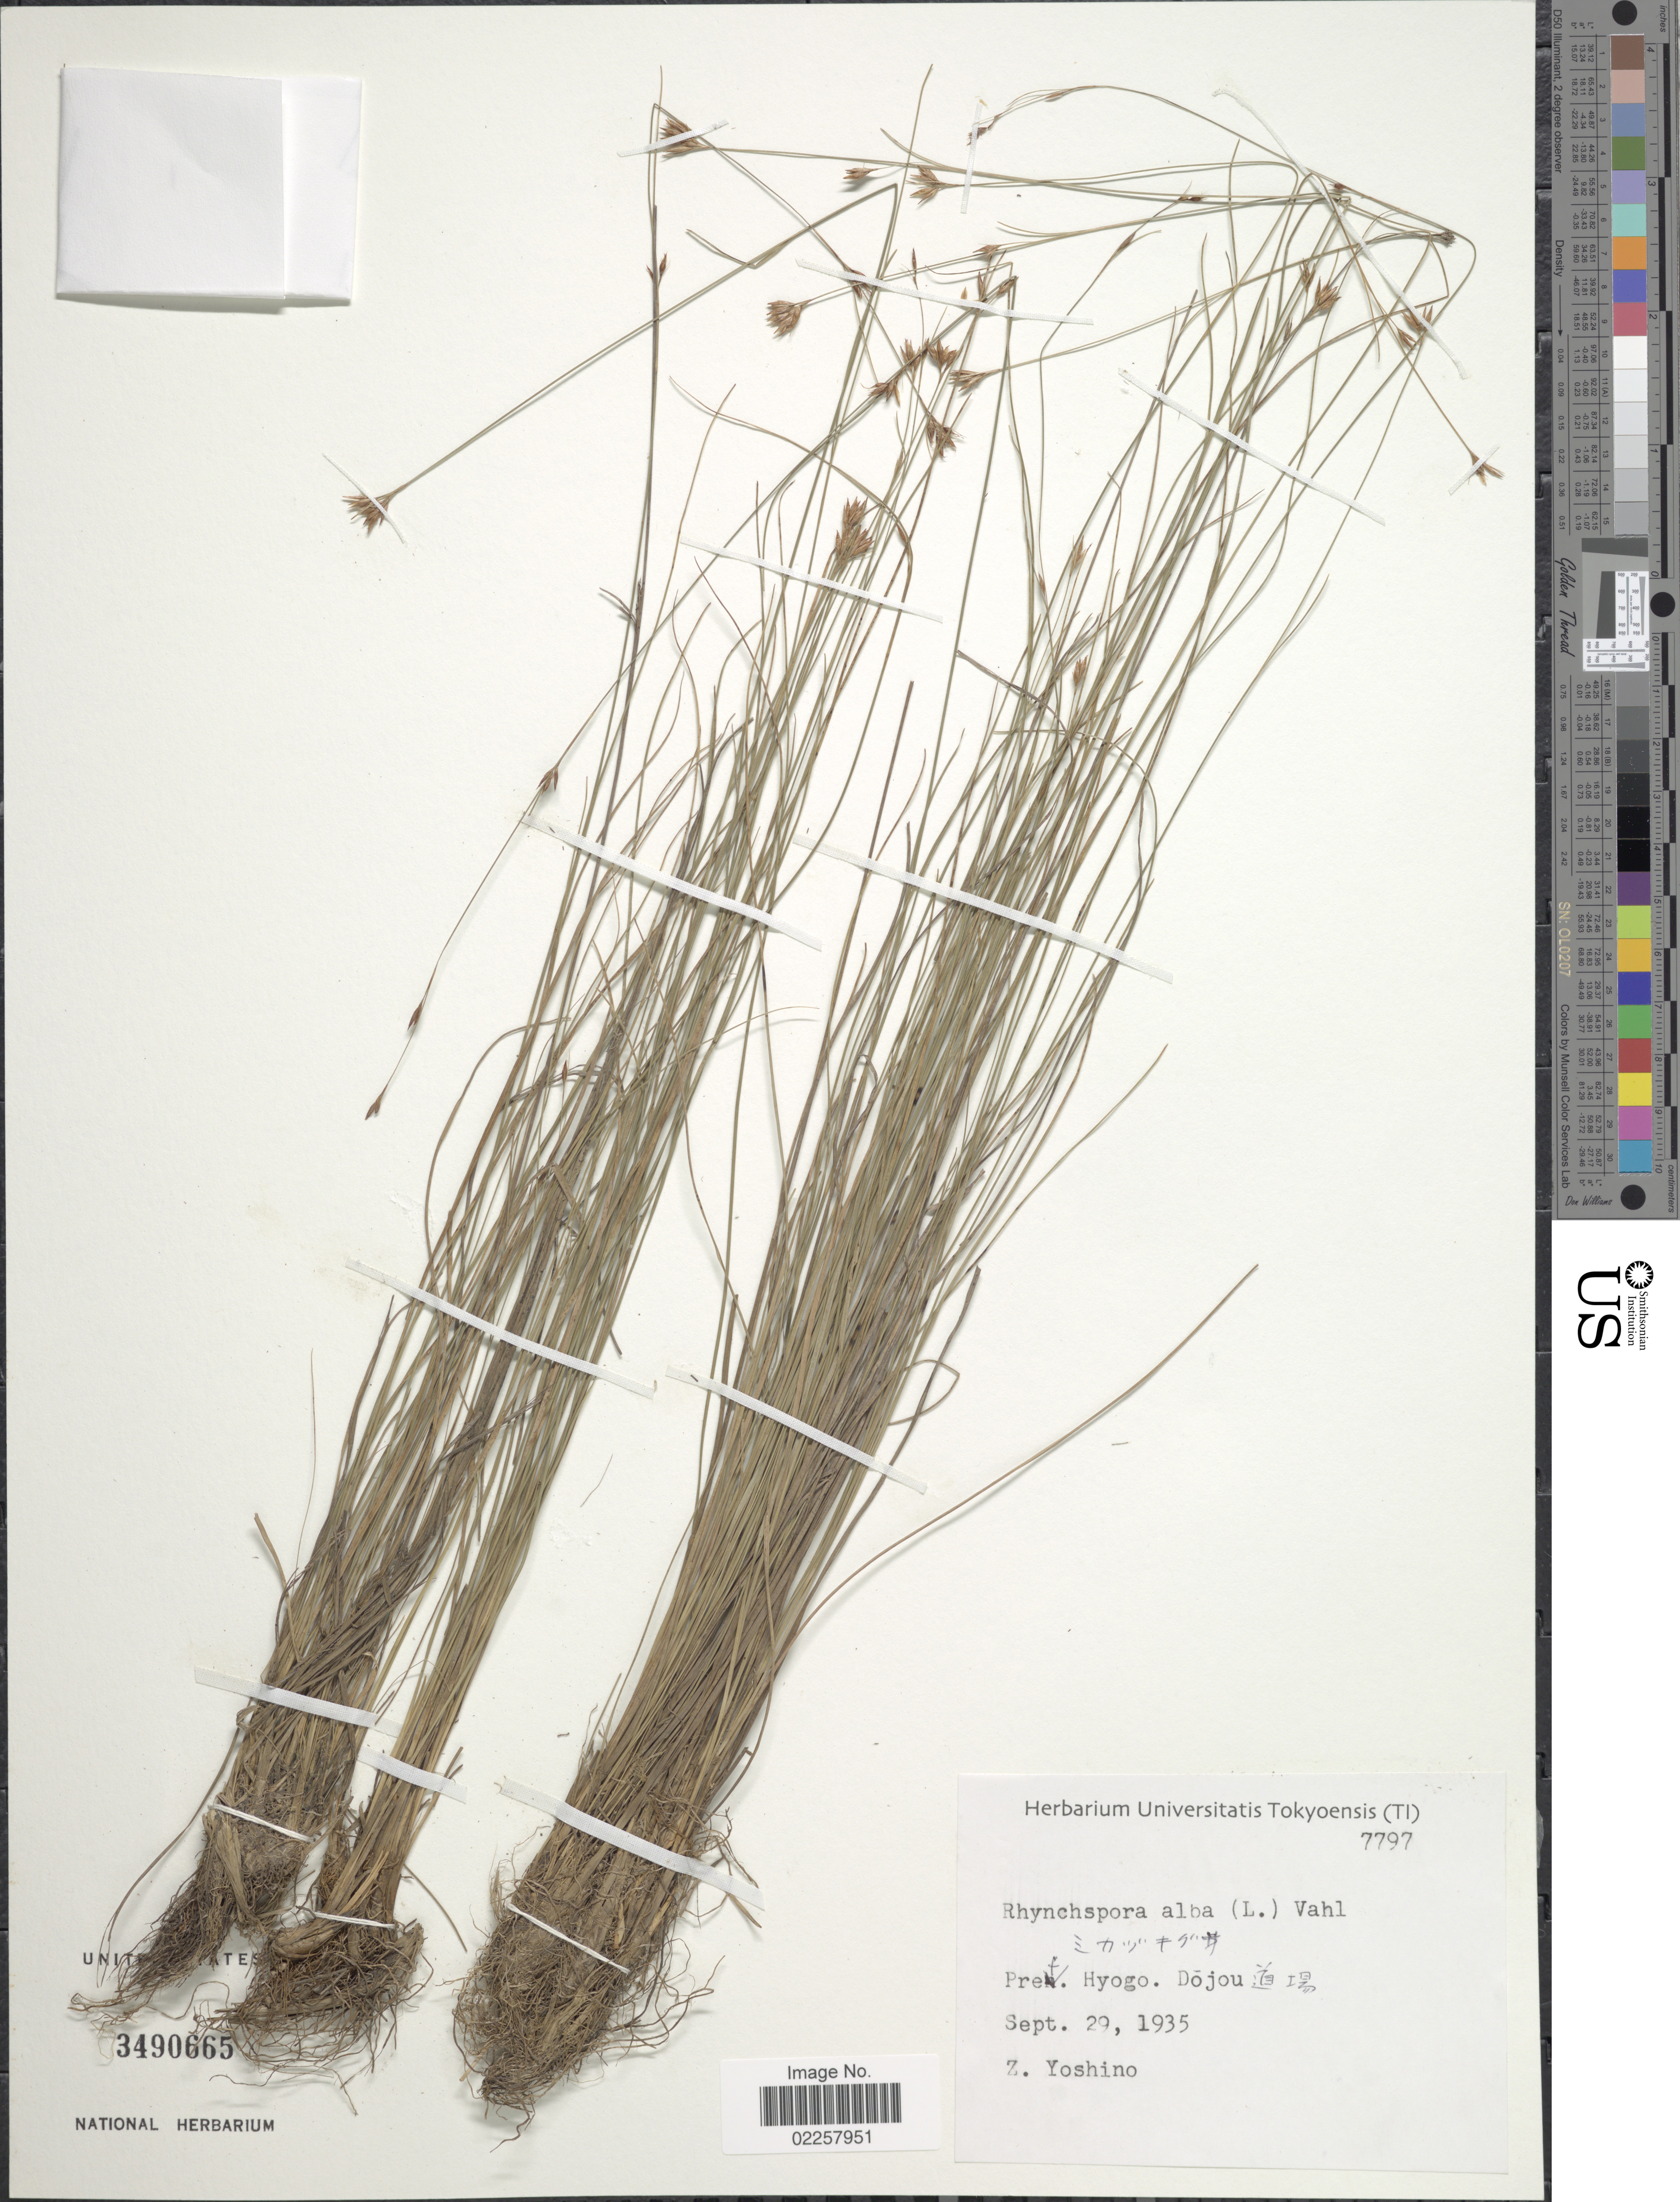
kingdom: Plantae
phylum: Tracheophyta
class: Liliopsida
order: Poales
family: Cyperaceae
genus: Rhynchospora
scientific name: Rhynchospora alba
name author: (L.) Vahl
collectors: Z. Yoshino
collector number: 7797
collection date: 1935-09-29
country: Japan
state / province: Hyogo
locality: Pref. Hyogo, Dojou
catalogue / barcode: US 3490665